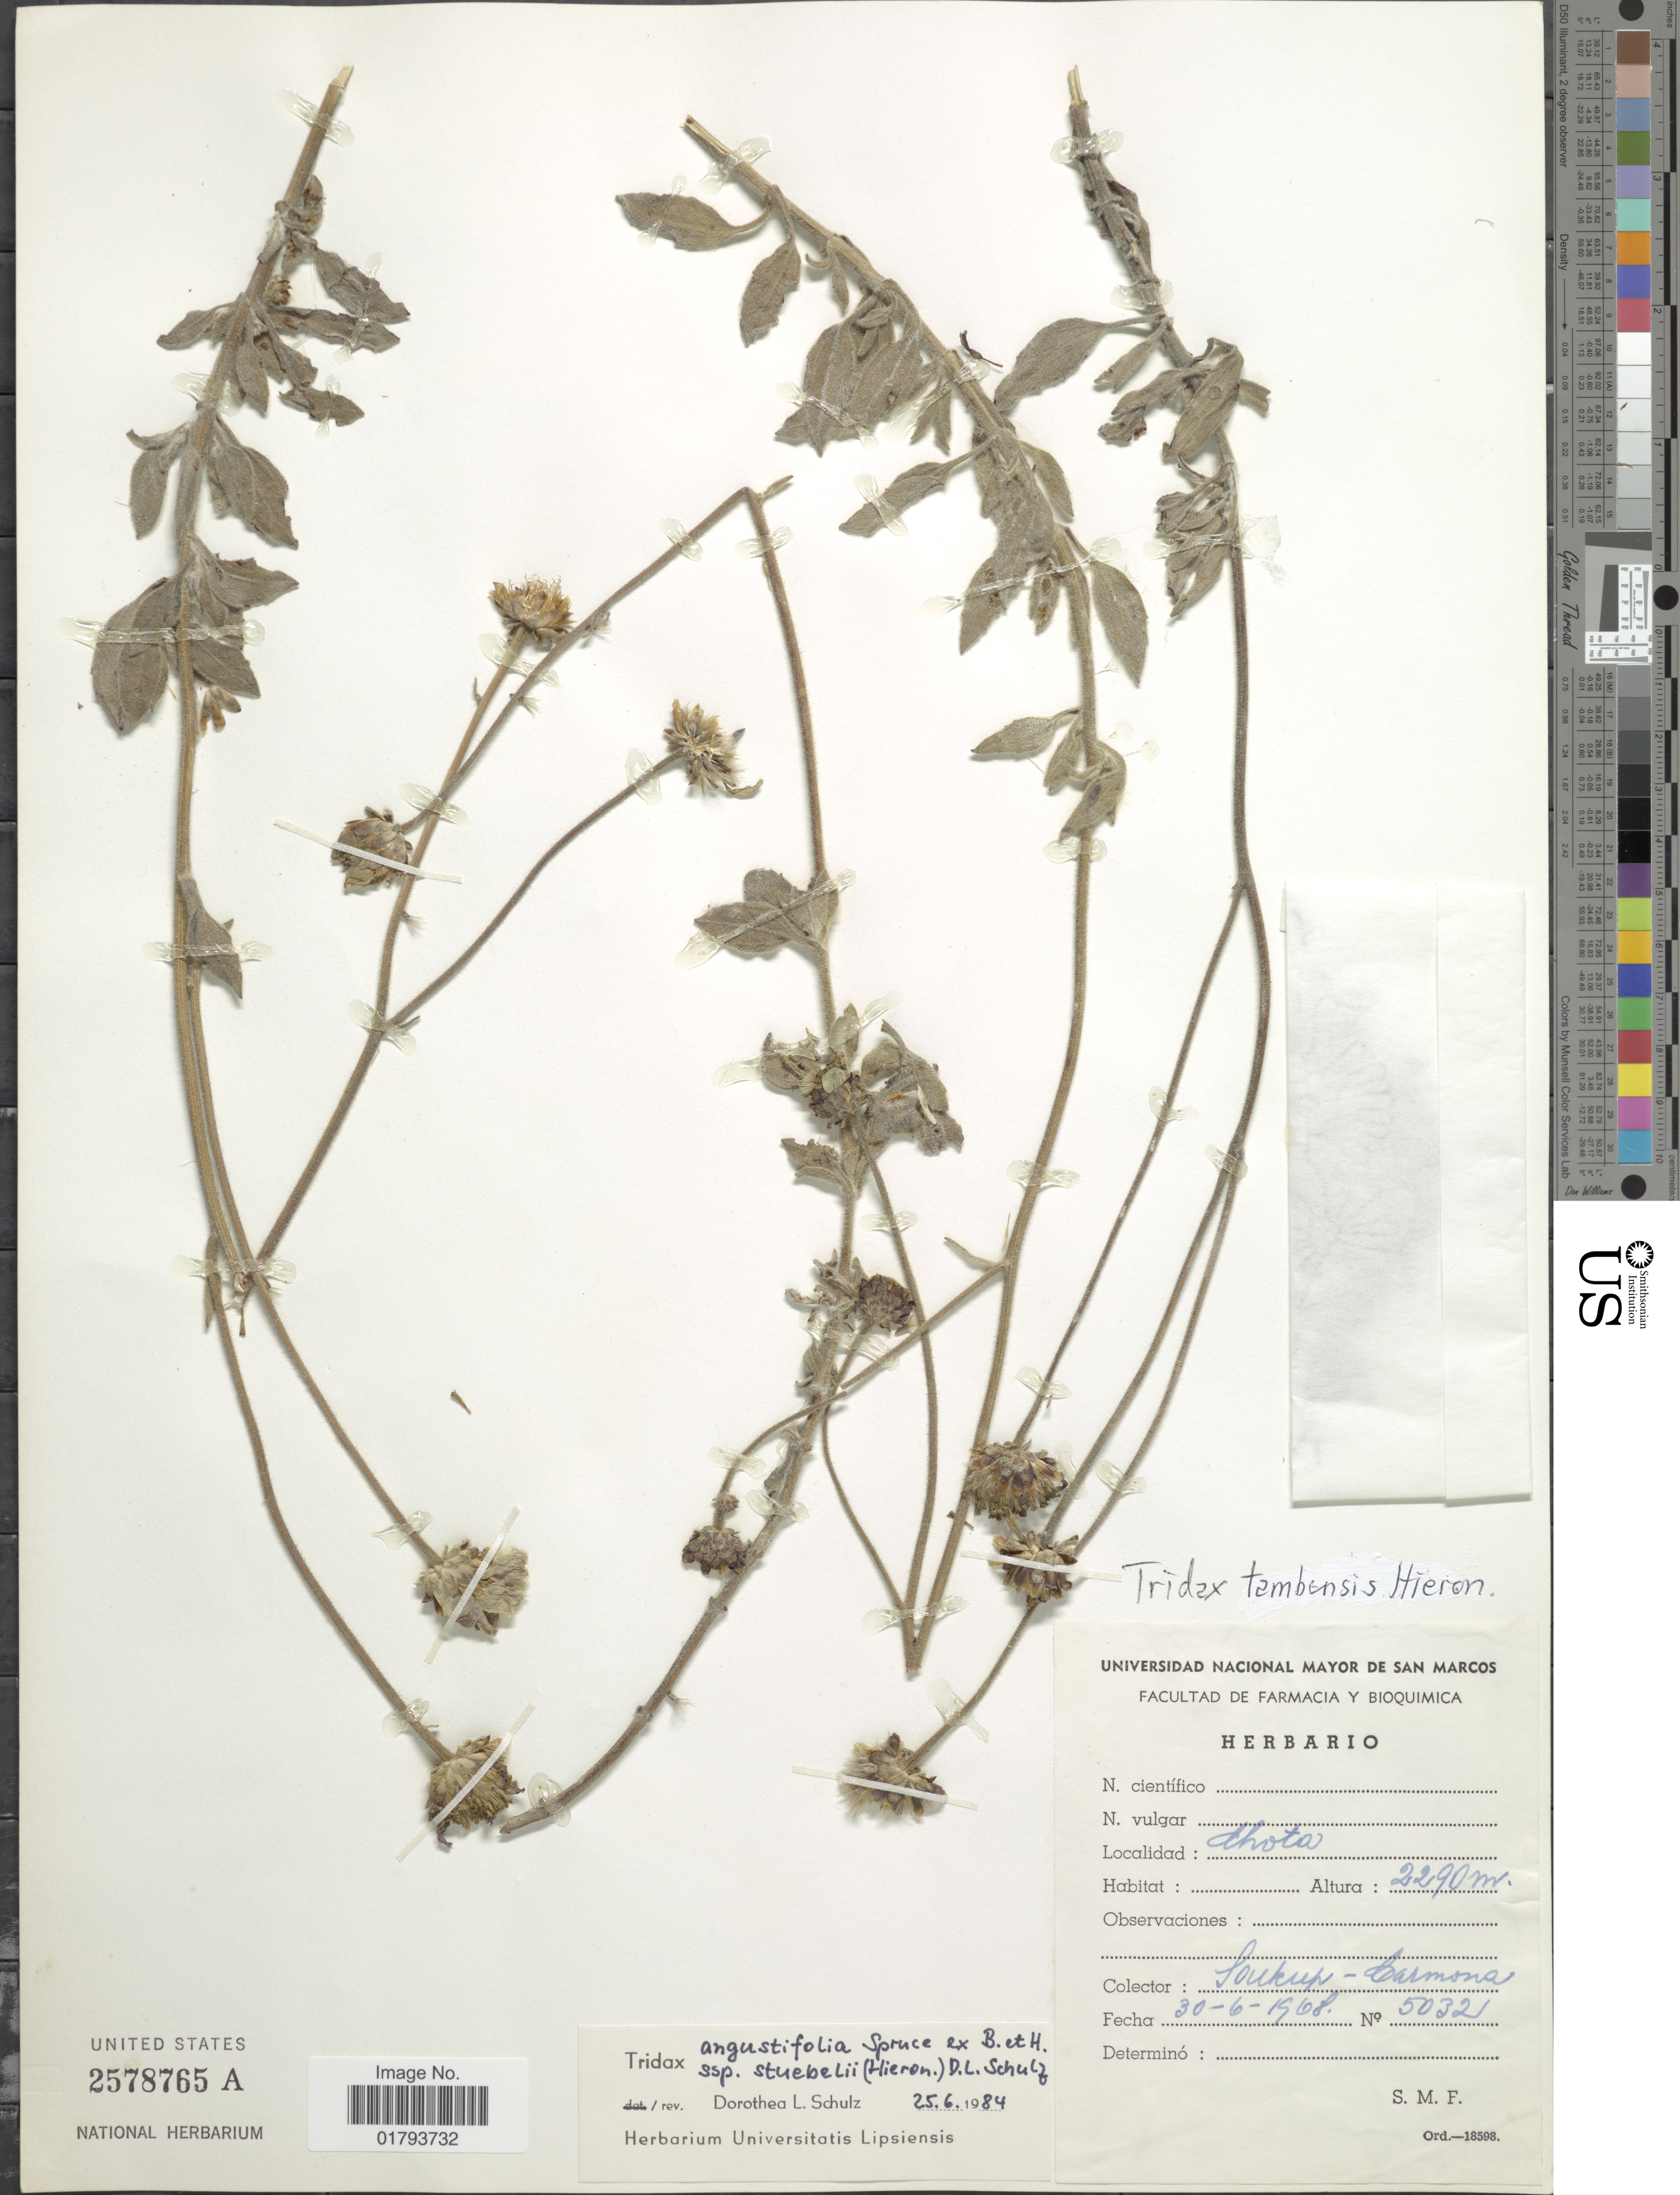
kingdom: Plantae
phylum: Tracheophyta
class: Magnoliopsida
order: Asterales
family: Asteraceae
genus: Tridax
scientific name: Tridax stuebelii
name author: Hieron.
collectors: -- Soukup & Carmona, --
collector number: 5032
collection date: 1968-06-30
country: Peru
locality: Chota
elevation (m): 2290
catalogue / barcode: US 2578765A